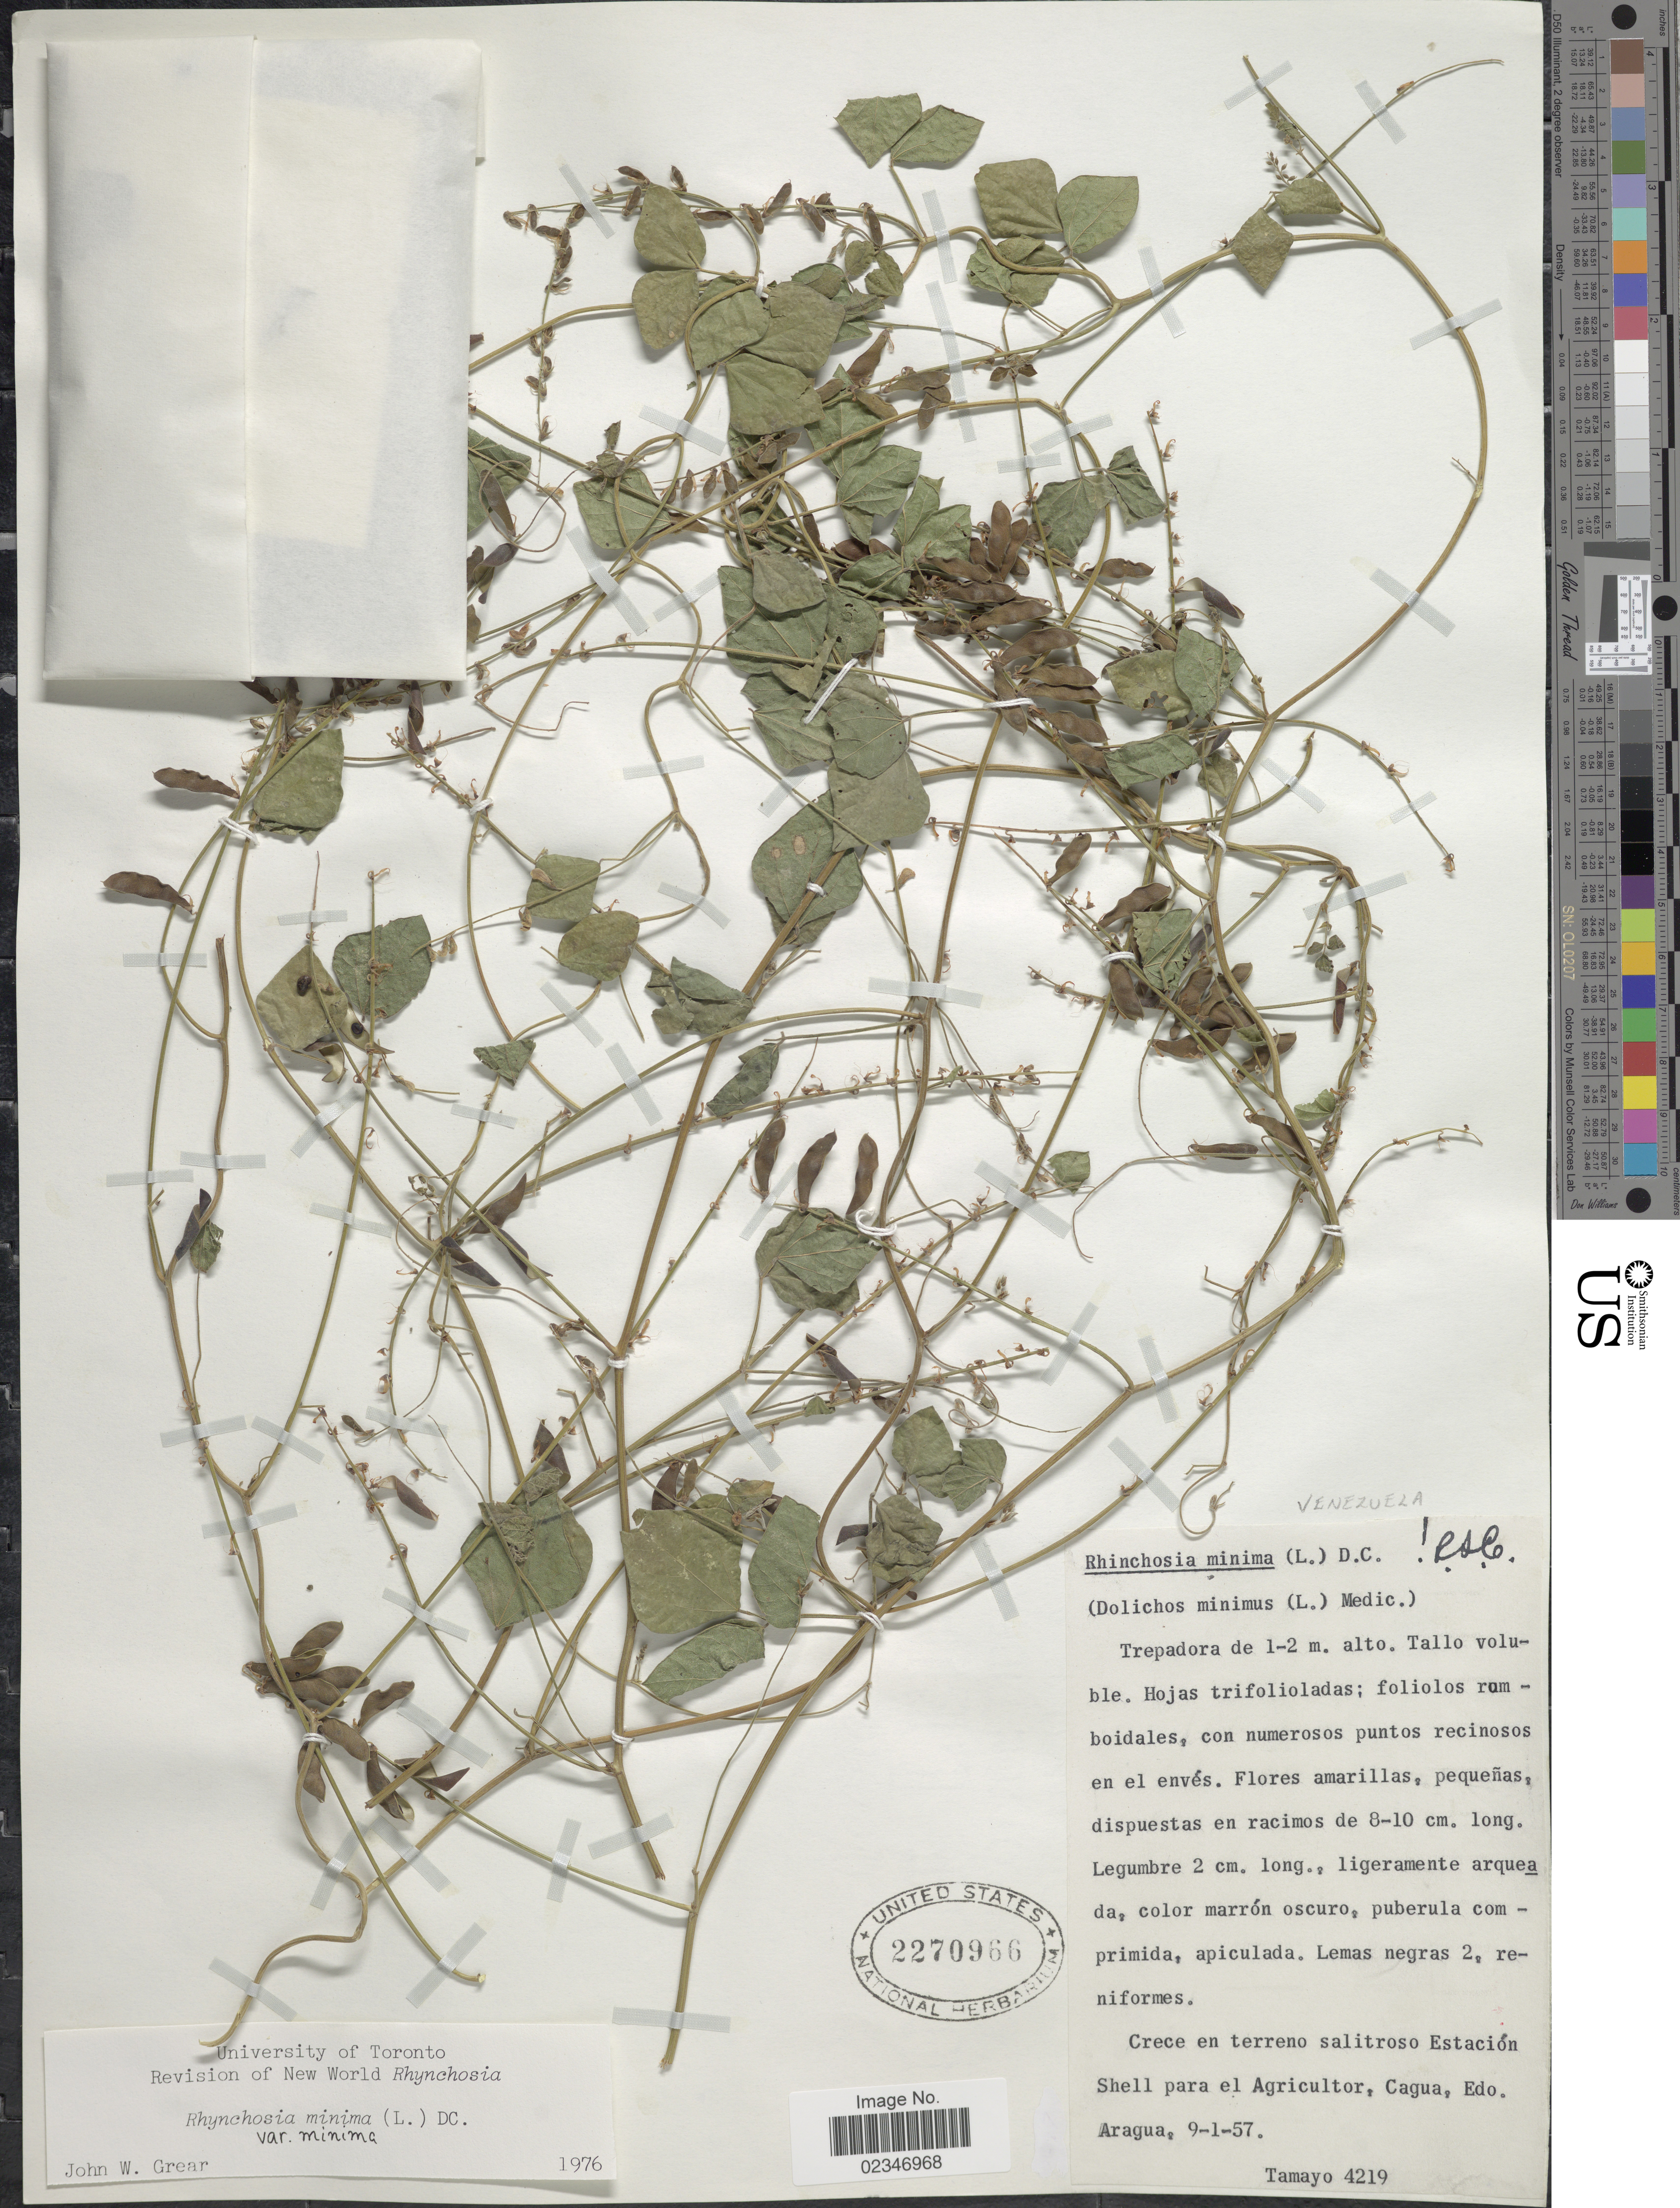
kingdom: Plantae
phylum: Tracheophyta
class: Magnoliopsida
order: Fabales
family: Fabaceae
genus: Rhynchosia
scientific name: Rhynchosia minima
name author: (L.) DC.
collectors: -. Tamayo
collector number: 4219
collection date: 1957-01-09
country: Venezuela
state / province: Aragua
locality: Estacion Shell para el Agricultor, Cagua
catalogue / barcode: US 2270966